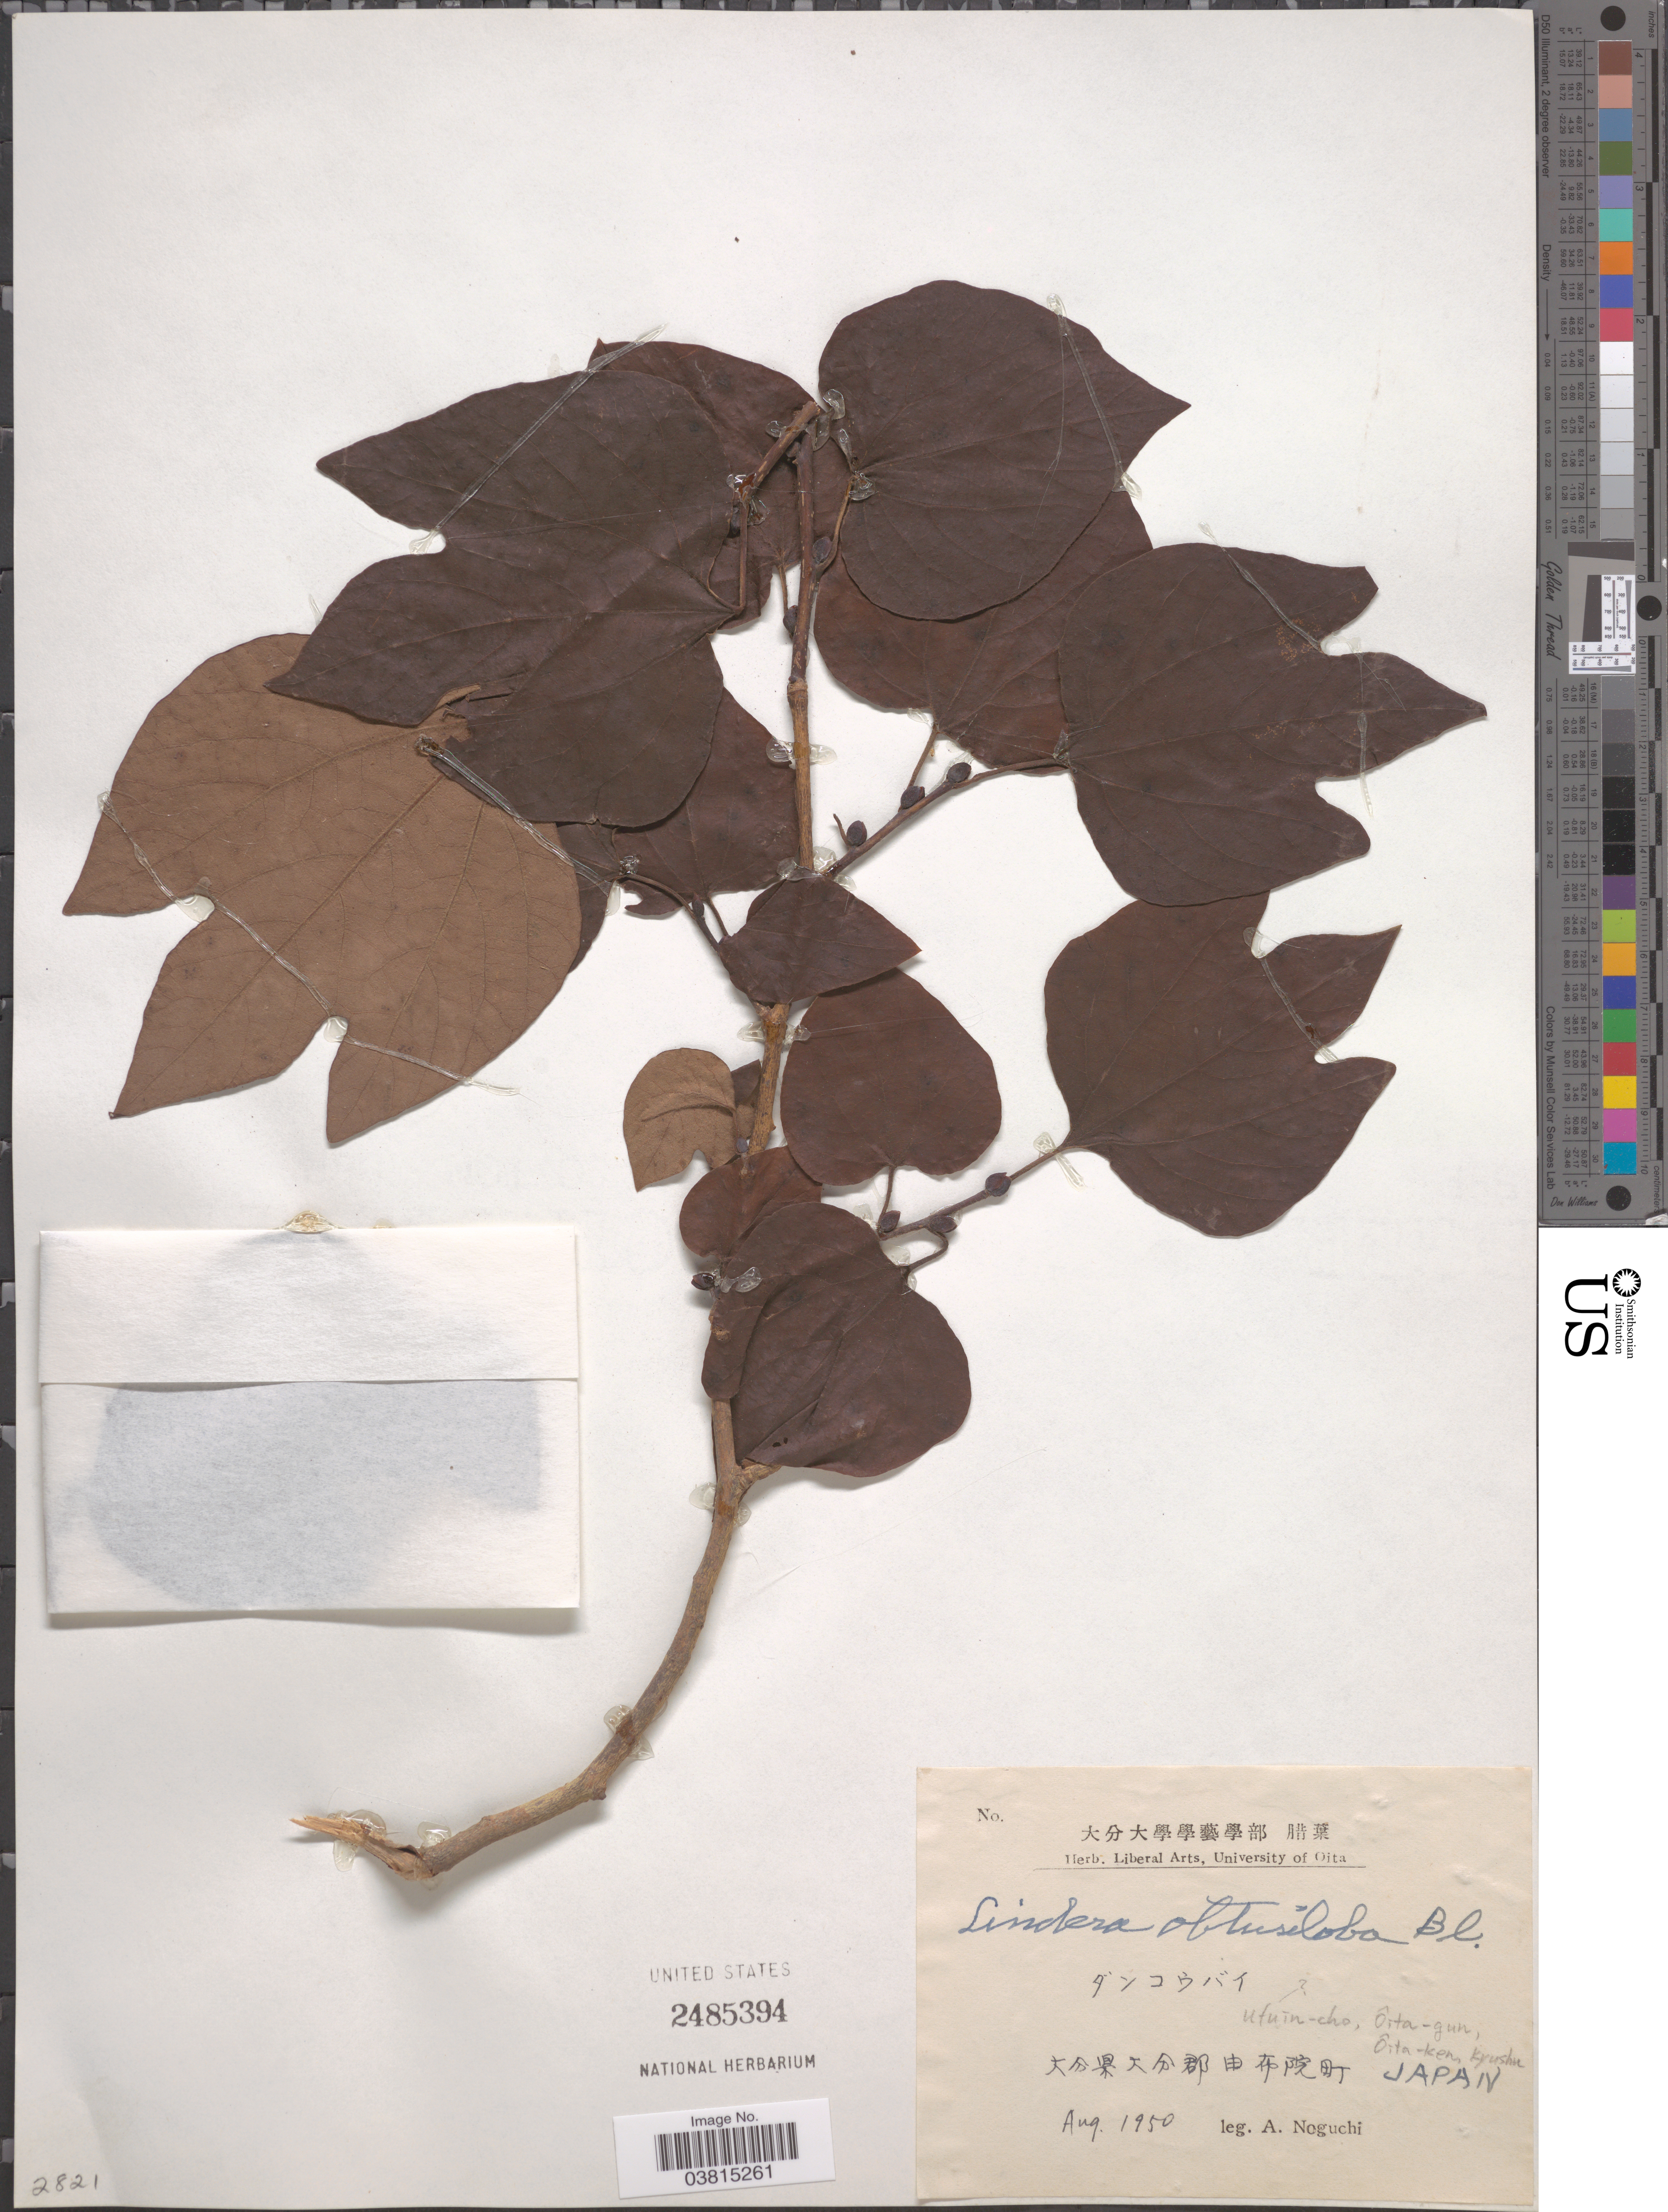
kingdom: Plantae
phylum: Tracheophyta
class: Magnoliopsida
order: Laurales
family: Lauraceae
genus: Lindera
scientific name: Lindera obtusiloba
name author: Blume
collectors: A. Noguchi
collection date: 1950-08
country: Japan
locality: Ufuin-cho, Ôita-gun, Ôita-ken, Kyushu.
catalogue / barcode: US 2485394